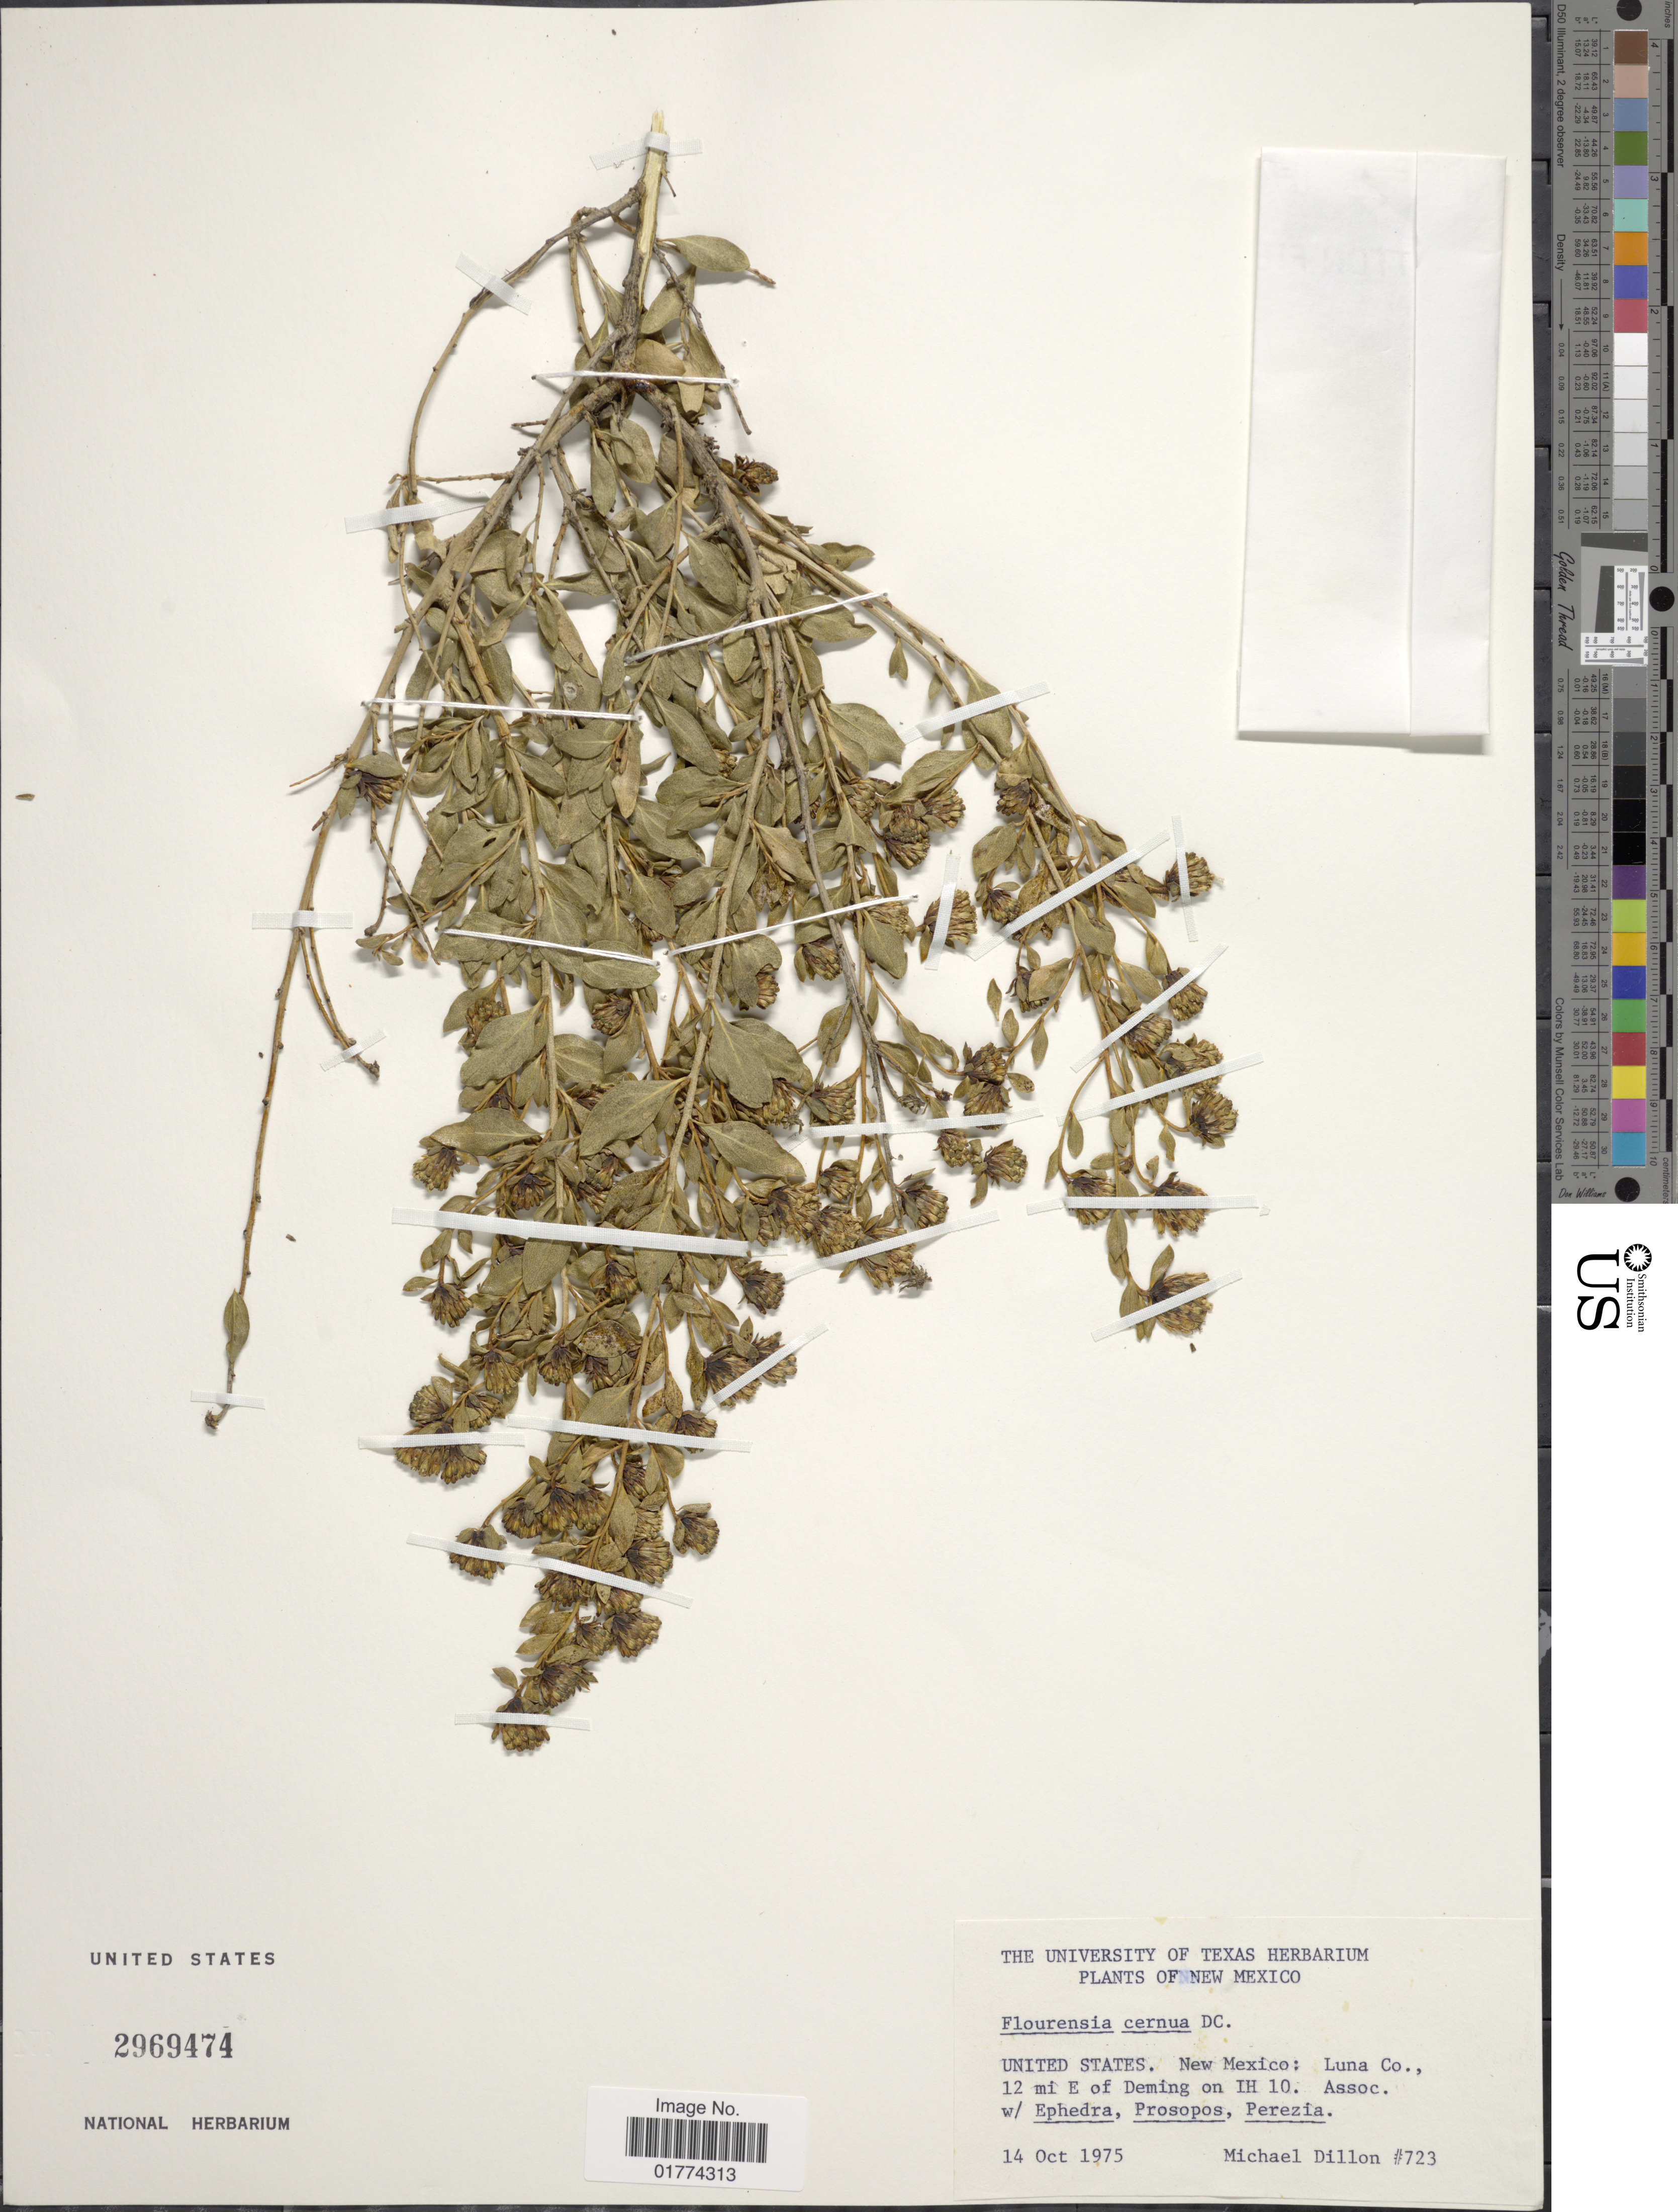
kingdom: Plantae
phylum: Tracheophyta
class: Magnoliopsida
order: Asterales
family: Asteraceae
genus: Flourensia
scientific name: Flourensia cernua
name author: DC.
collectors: M. O. Dillon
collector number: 723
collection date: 1975-10-14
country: United States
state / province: New Mexico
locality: Luna Co., 12 mi E of Deming on IH 10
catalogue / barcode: US 2969474